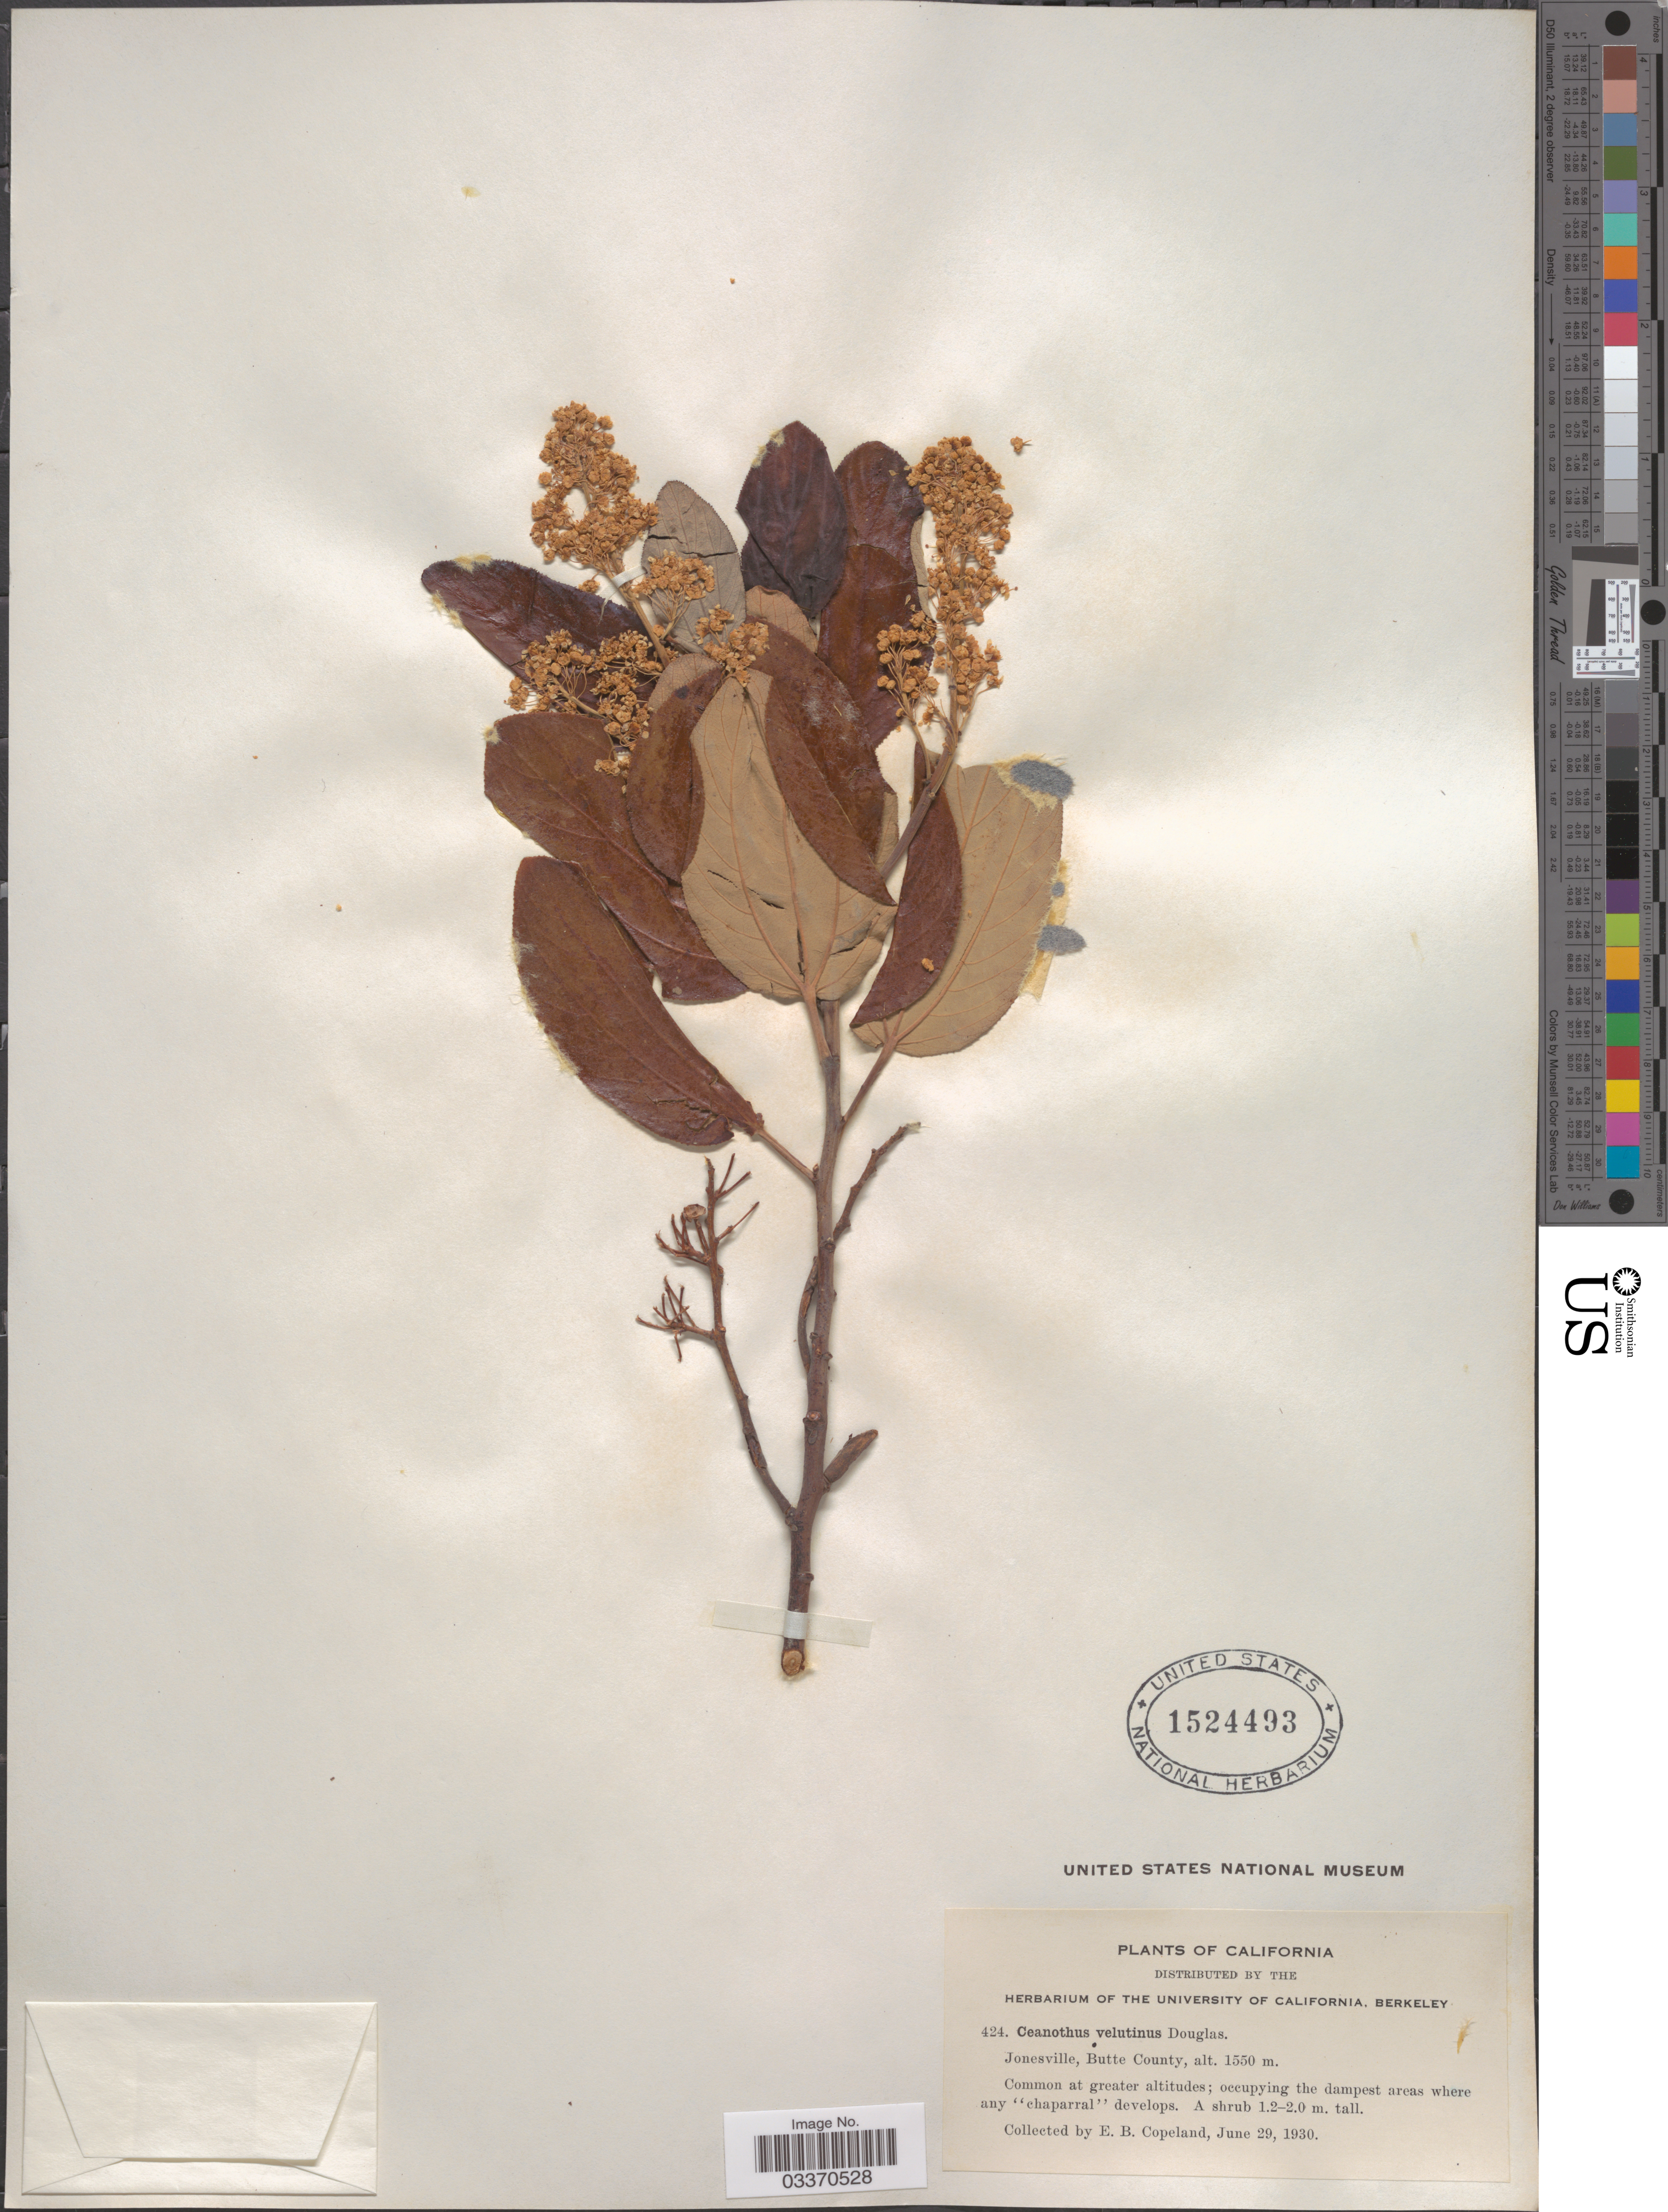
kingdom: Plantae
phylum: Tracheophyta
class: Magnoliopsida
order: Rosales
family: Rhamnaceae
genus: Ceanothus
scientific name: Ceanothus velutinus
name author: Douglas ex Hook.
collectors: E. B. Copeland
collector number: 424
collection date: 1930-06-29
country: United States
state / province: California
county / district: Butte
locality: Jonesville, Butte County.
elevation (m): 1550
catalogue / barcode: US 1524493